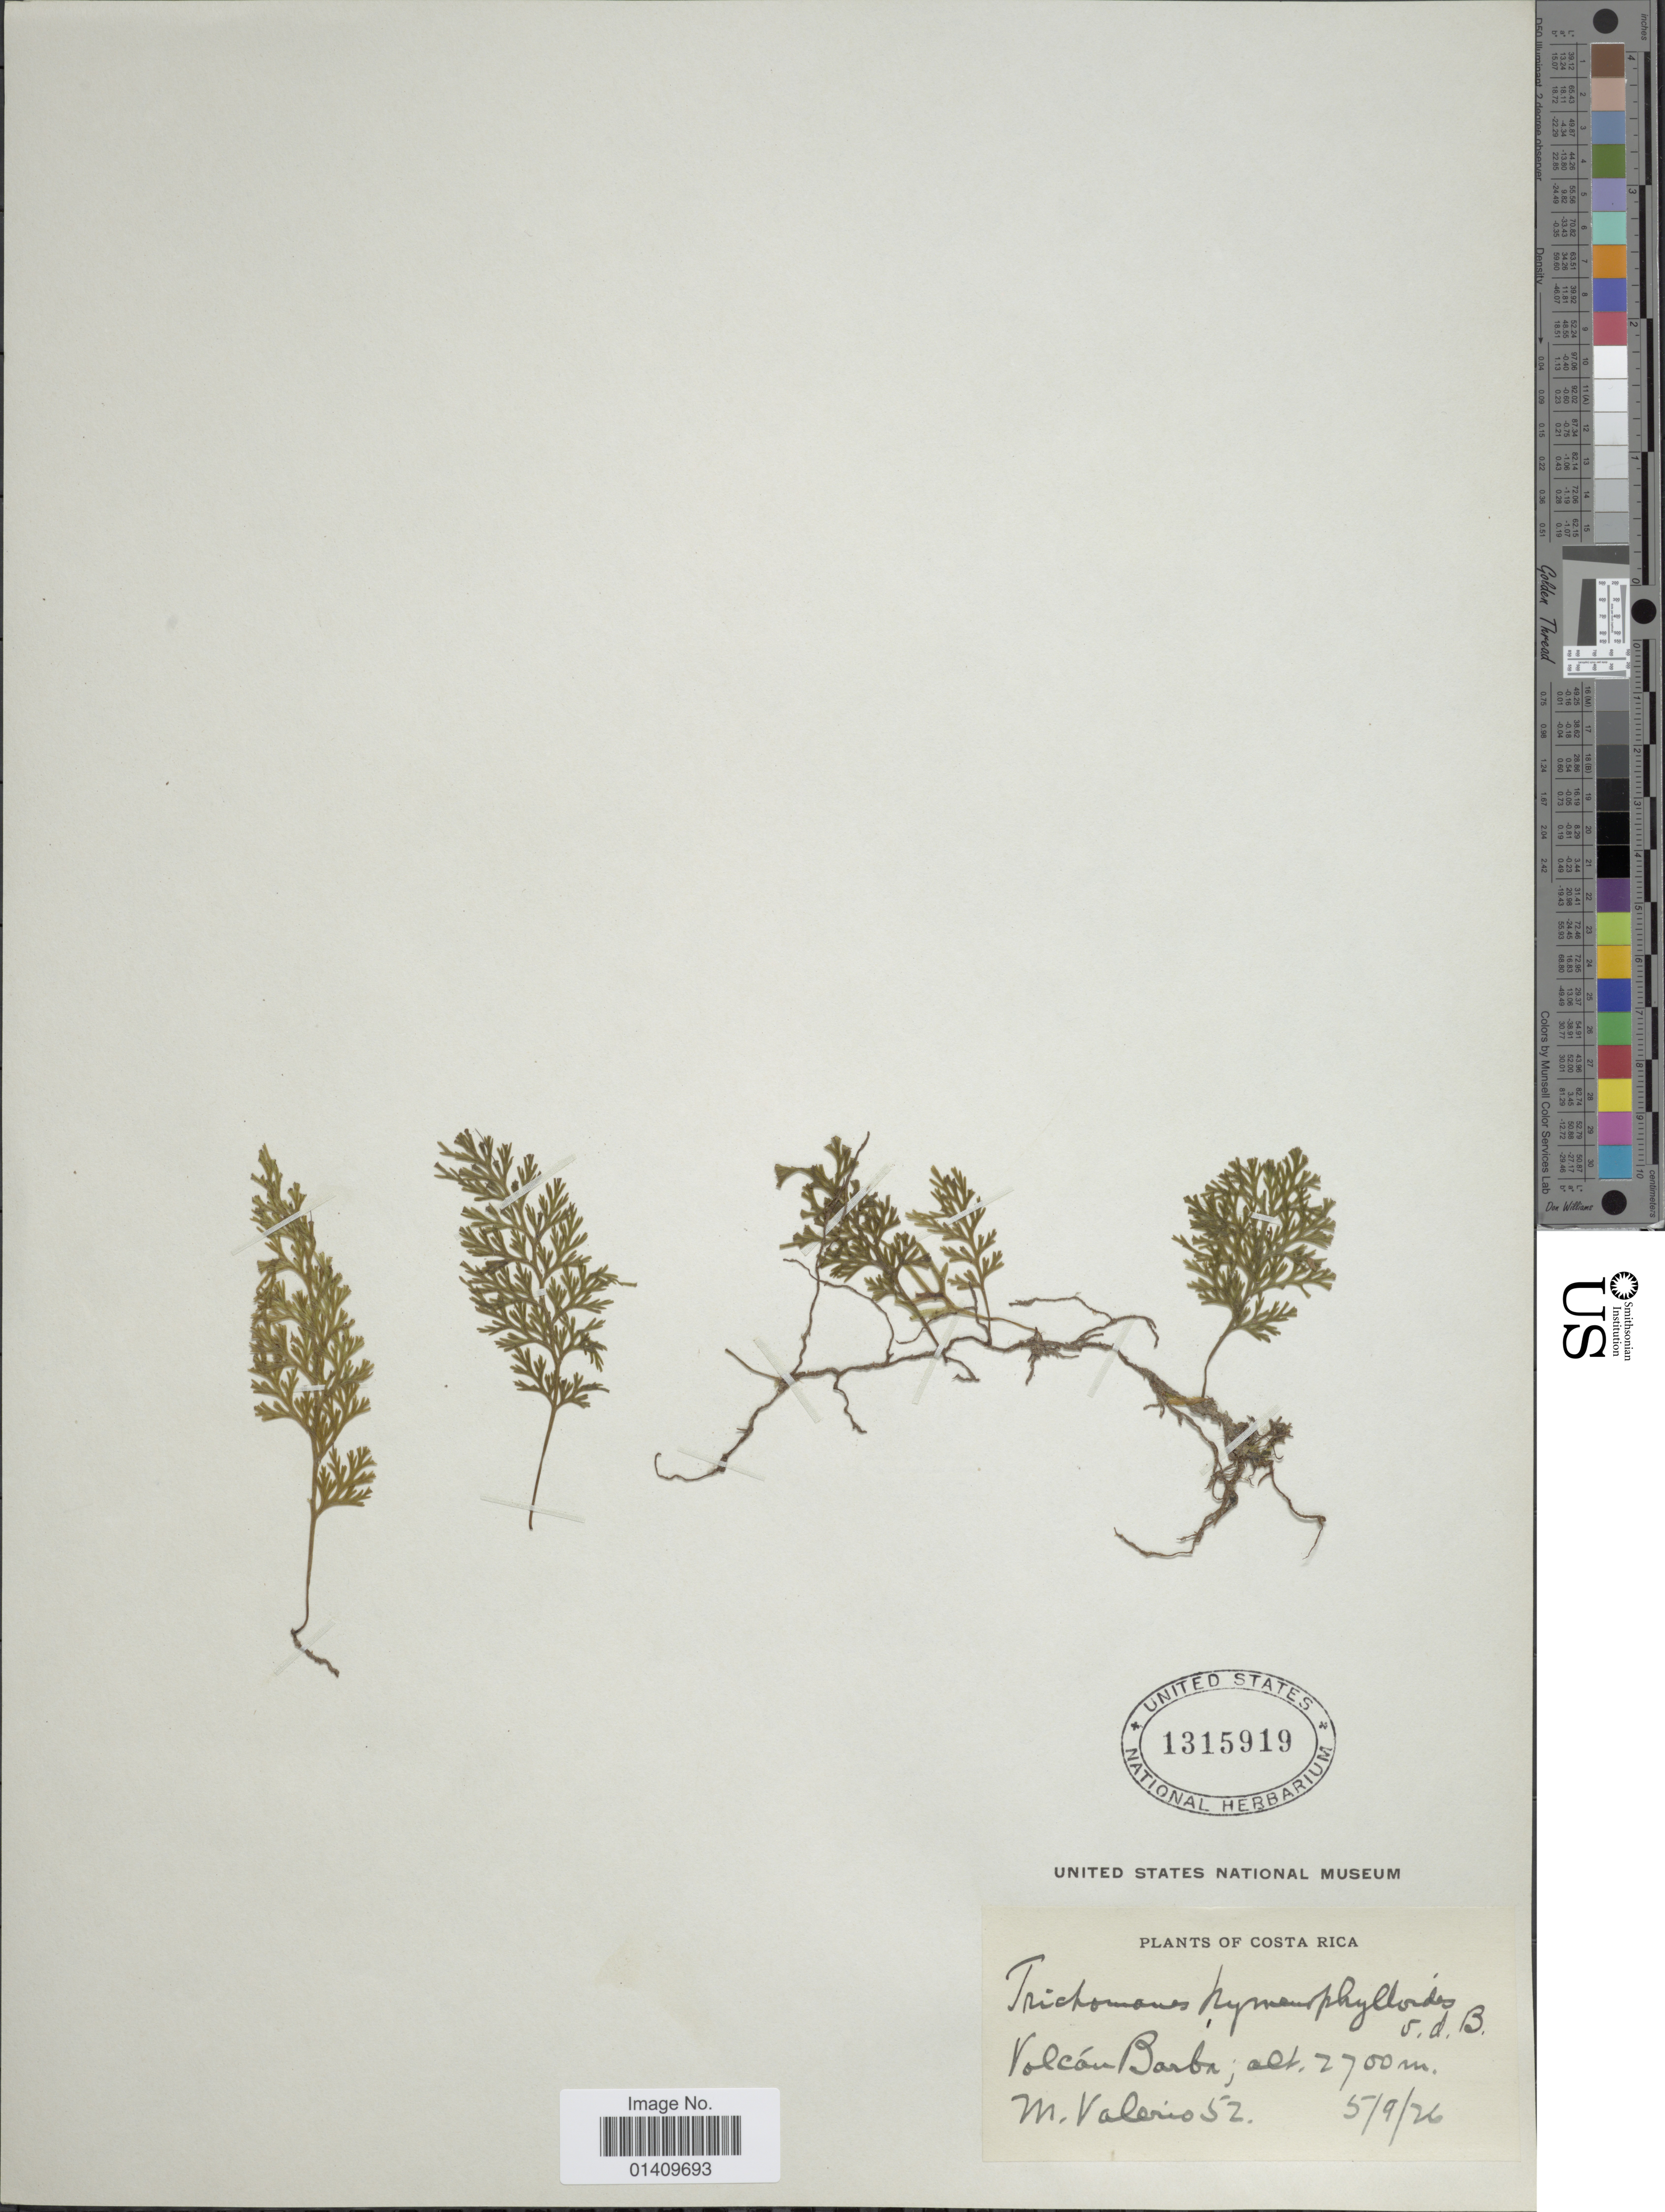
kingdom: Plantae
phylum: Tracheophyta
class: Polypodiopsida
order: Hymenophyllales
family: Hymenophyllaceae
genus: Polyphlebium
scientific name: Polyphlebium diaphanum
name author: (Kunth) Ebihara & Dubuisson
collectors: M. Valerio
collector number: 52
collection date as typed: Transcribed d/m/y: 5/9/26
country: Costa Rica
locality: Volcan Barba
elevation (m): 2700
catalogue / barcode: US 1315919